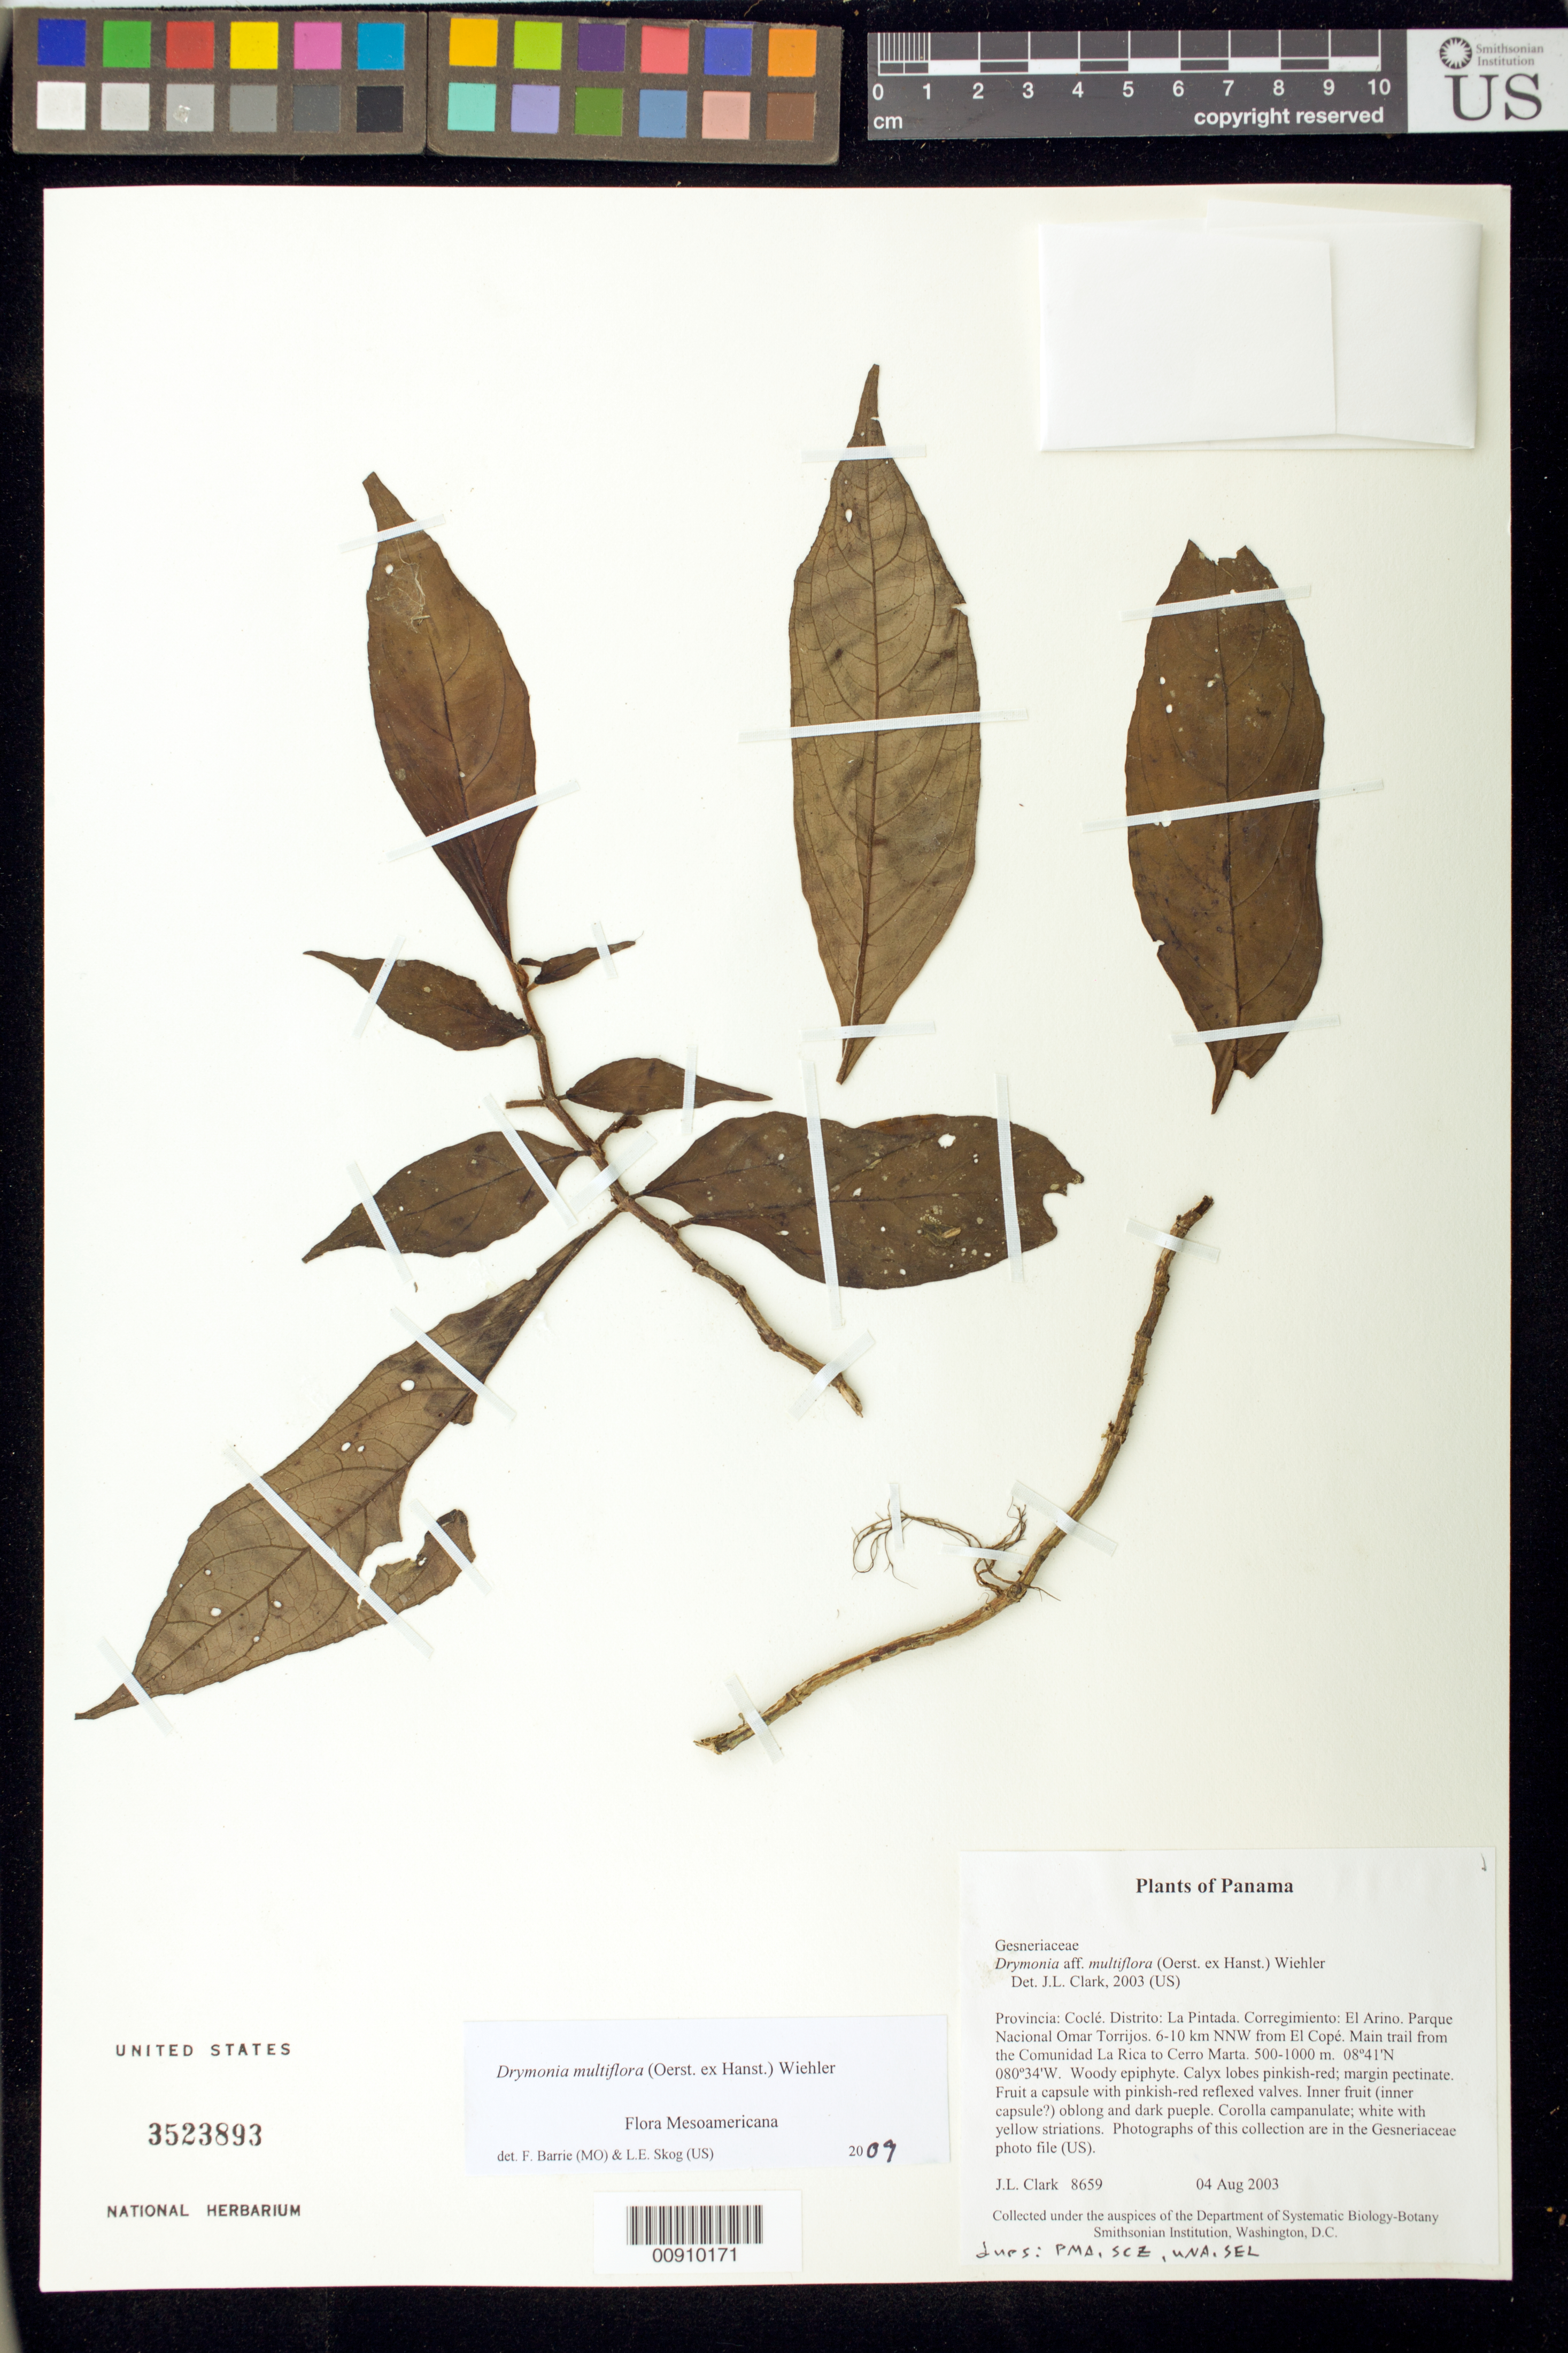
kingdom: Plantae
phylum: Tracheophyta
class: Magnoliopsida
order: Lamiales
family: Gesneriaceae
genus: Drymonia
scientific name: Drymonia multiflora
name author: (Oerst. ex Hanst.) Wiehler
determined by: Clark, J. L., (SEL), The Marie Selby Botanical Garden (UNITED STATES)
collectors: J. L. Clark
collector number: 8659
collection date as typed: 04 Aug 2003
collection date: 2003-08-04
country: Panama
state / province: Coclé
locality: La Pintada. Corregimiento: El Arino. Parque Nacional Omar Torrijos. 6-10 km NNW from El Copé. Main trail from the Comunidad La Rica to Cerro Marta.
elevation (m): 500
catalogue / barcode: US 3523893